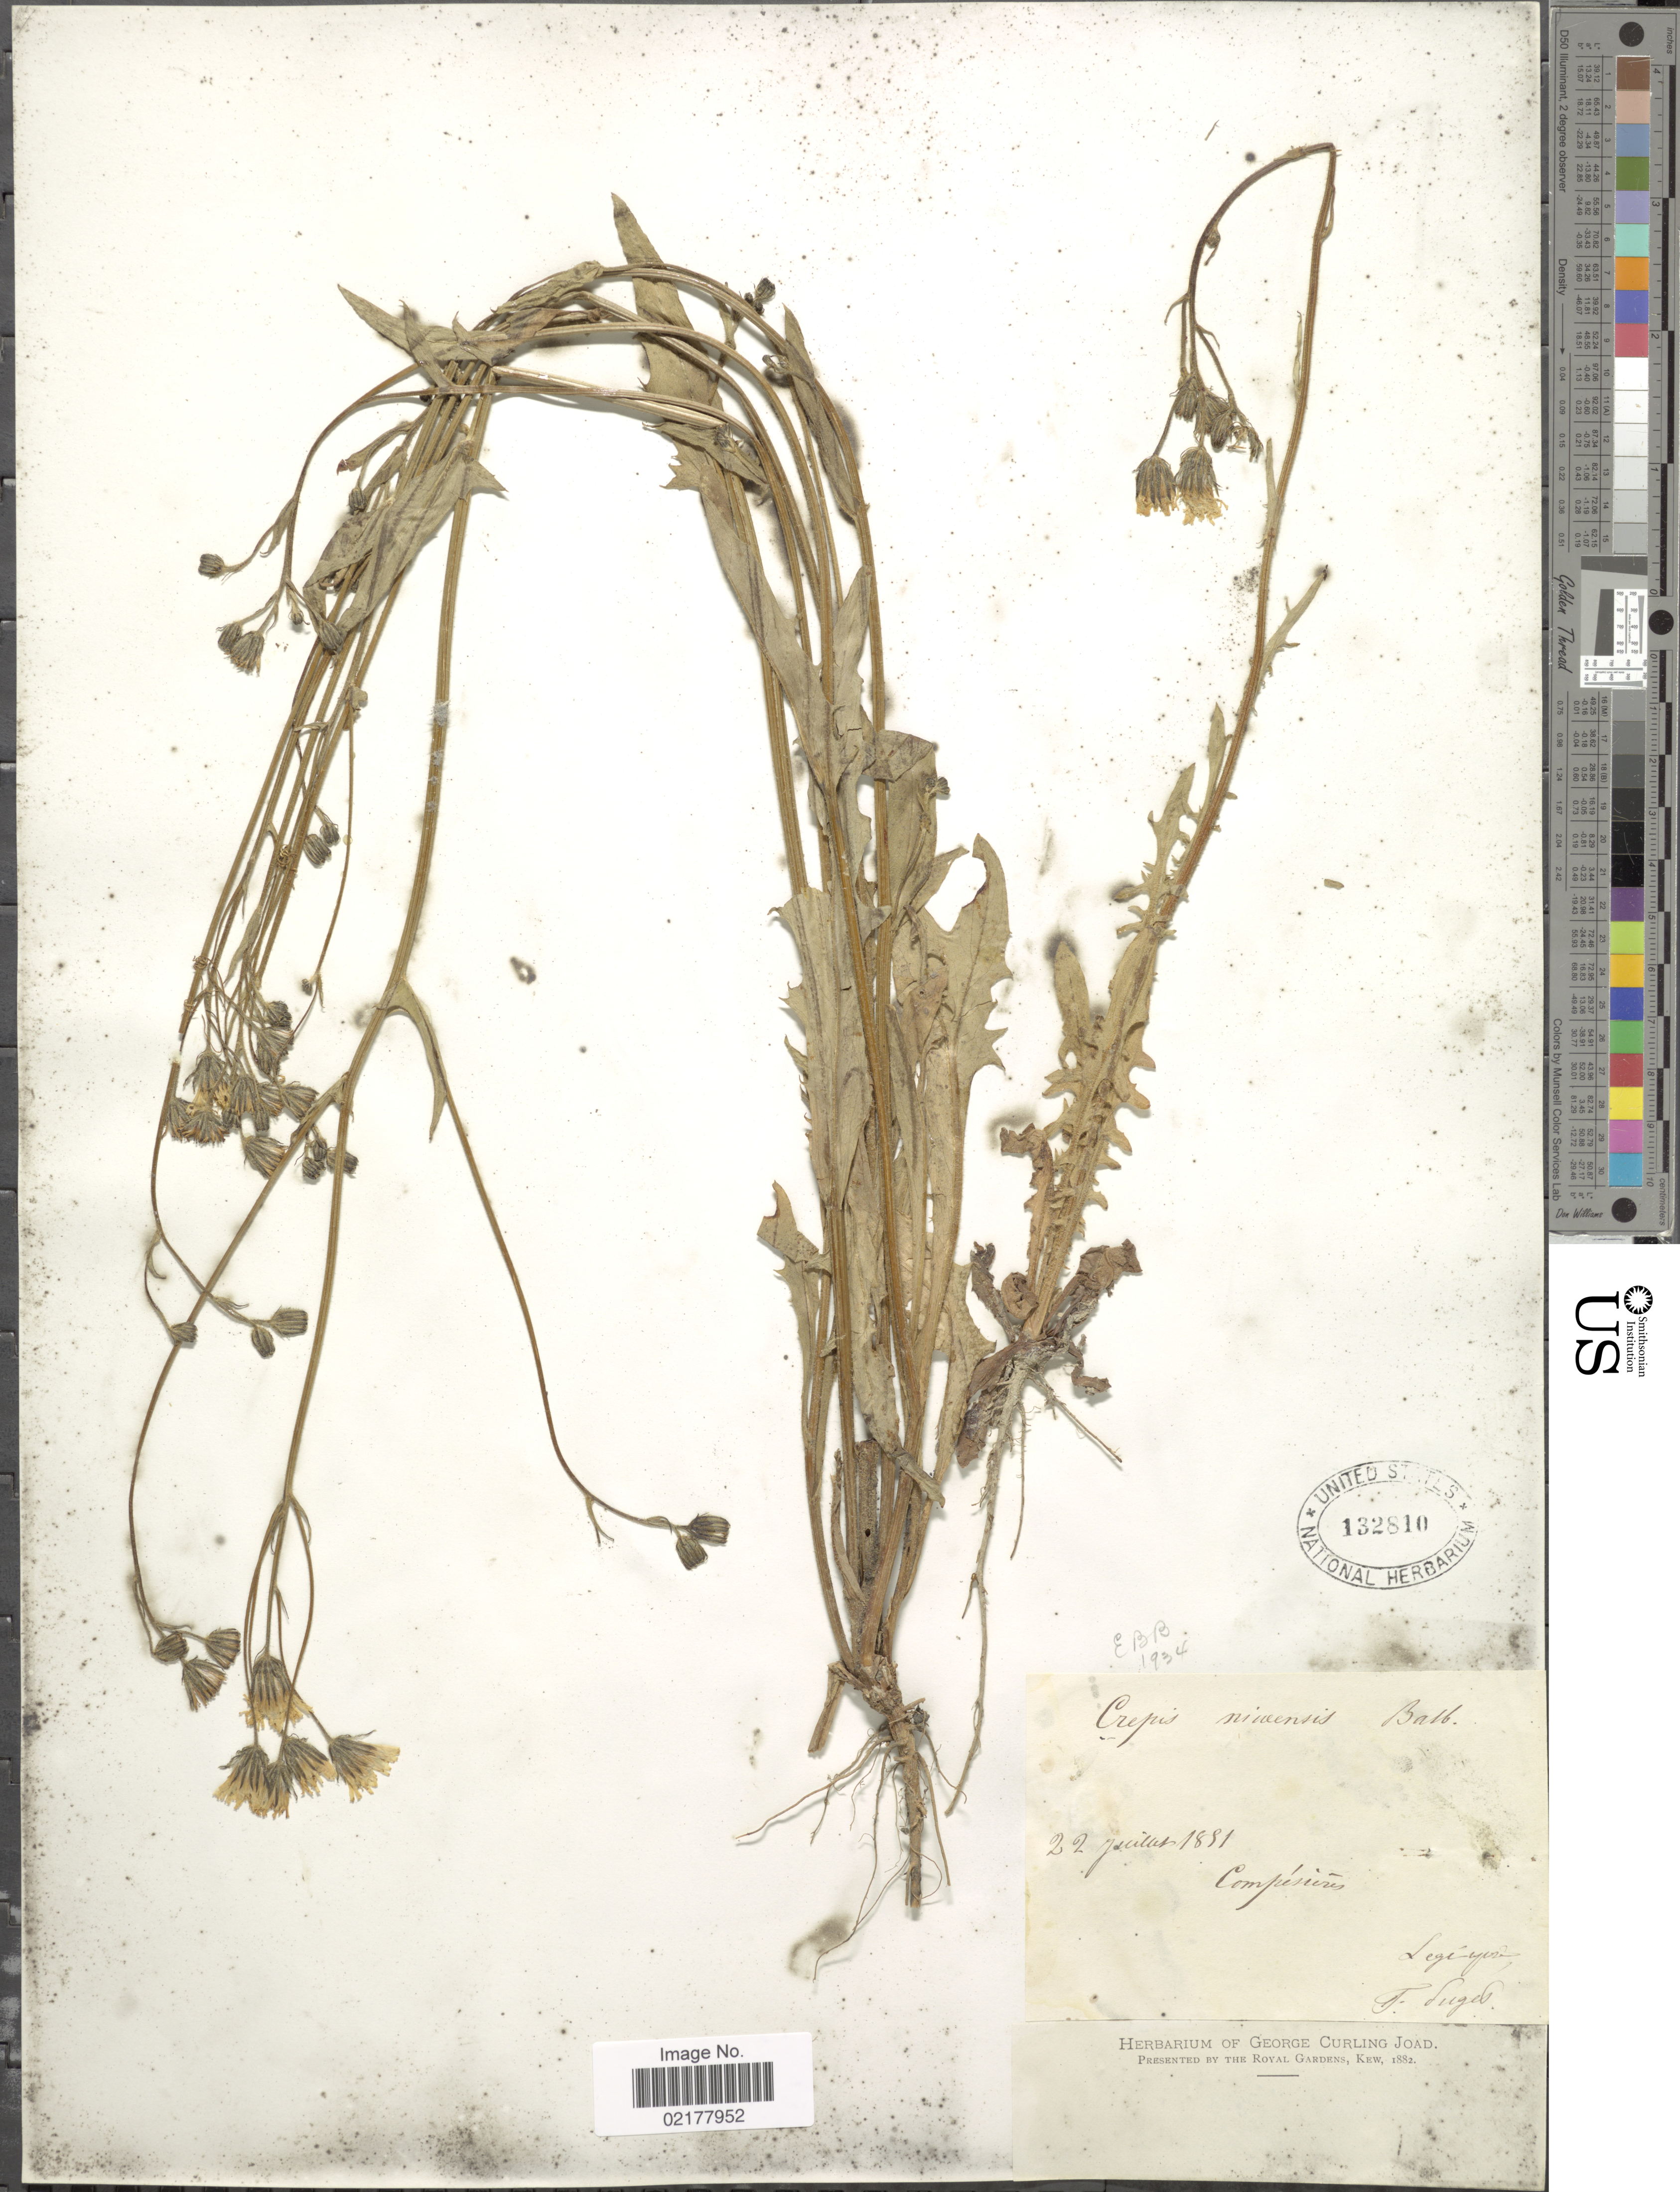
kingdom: Plantae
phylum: Tracheophyta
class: Magnoliopsida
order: Asterales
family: Asteraceae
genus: Crepis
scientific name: Crepis nicaeensis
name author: Balb.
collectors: F. Puget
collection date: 1881-07-22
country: France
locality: Compenieres [interpreted]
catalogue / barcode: US 132810